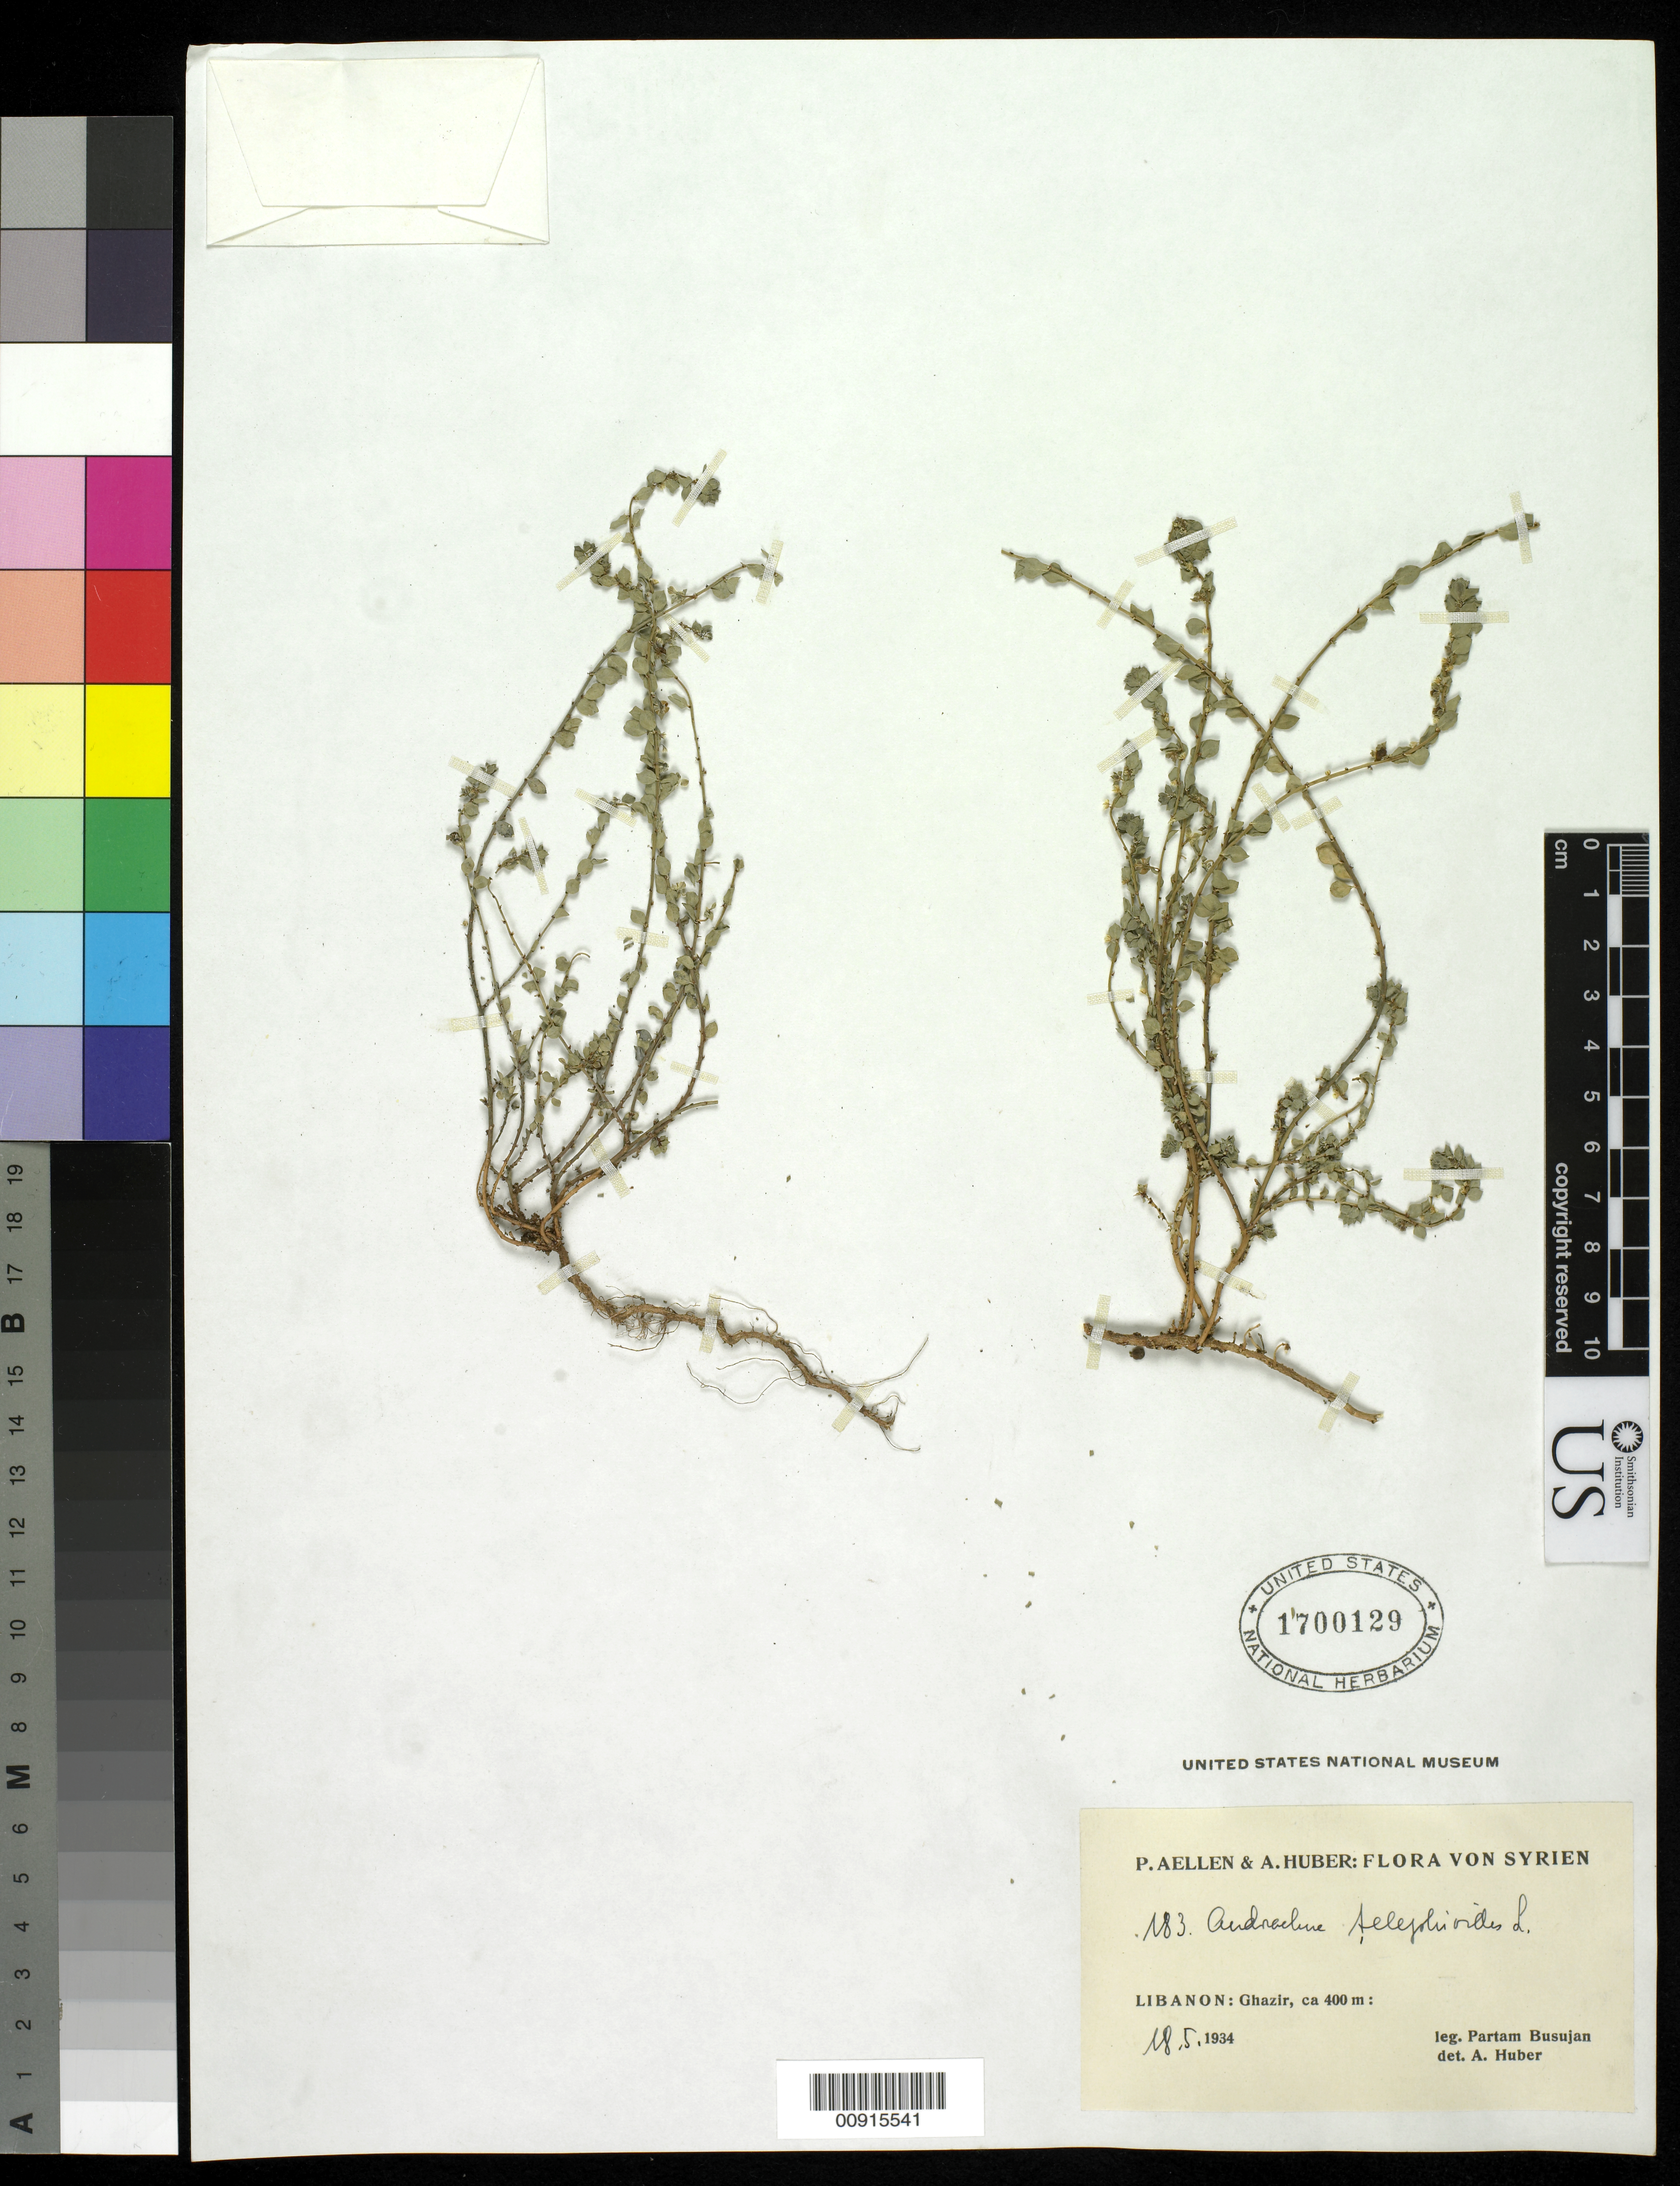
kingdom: Plantae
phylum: Tracheophyta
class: Magnoliopsida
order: Malpighiales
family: Phyllanthaceae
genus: Andrachne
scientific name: Andrachne telephioides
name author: L.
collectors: P. Busujan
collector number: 183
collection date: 1934-05-18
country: Lebanon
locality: Ghazir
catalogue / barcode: US 1700129